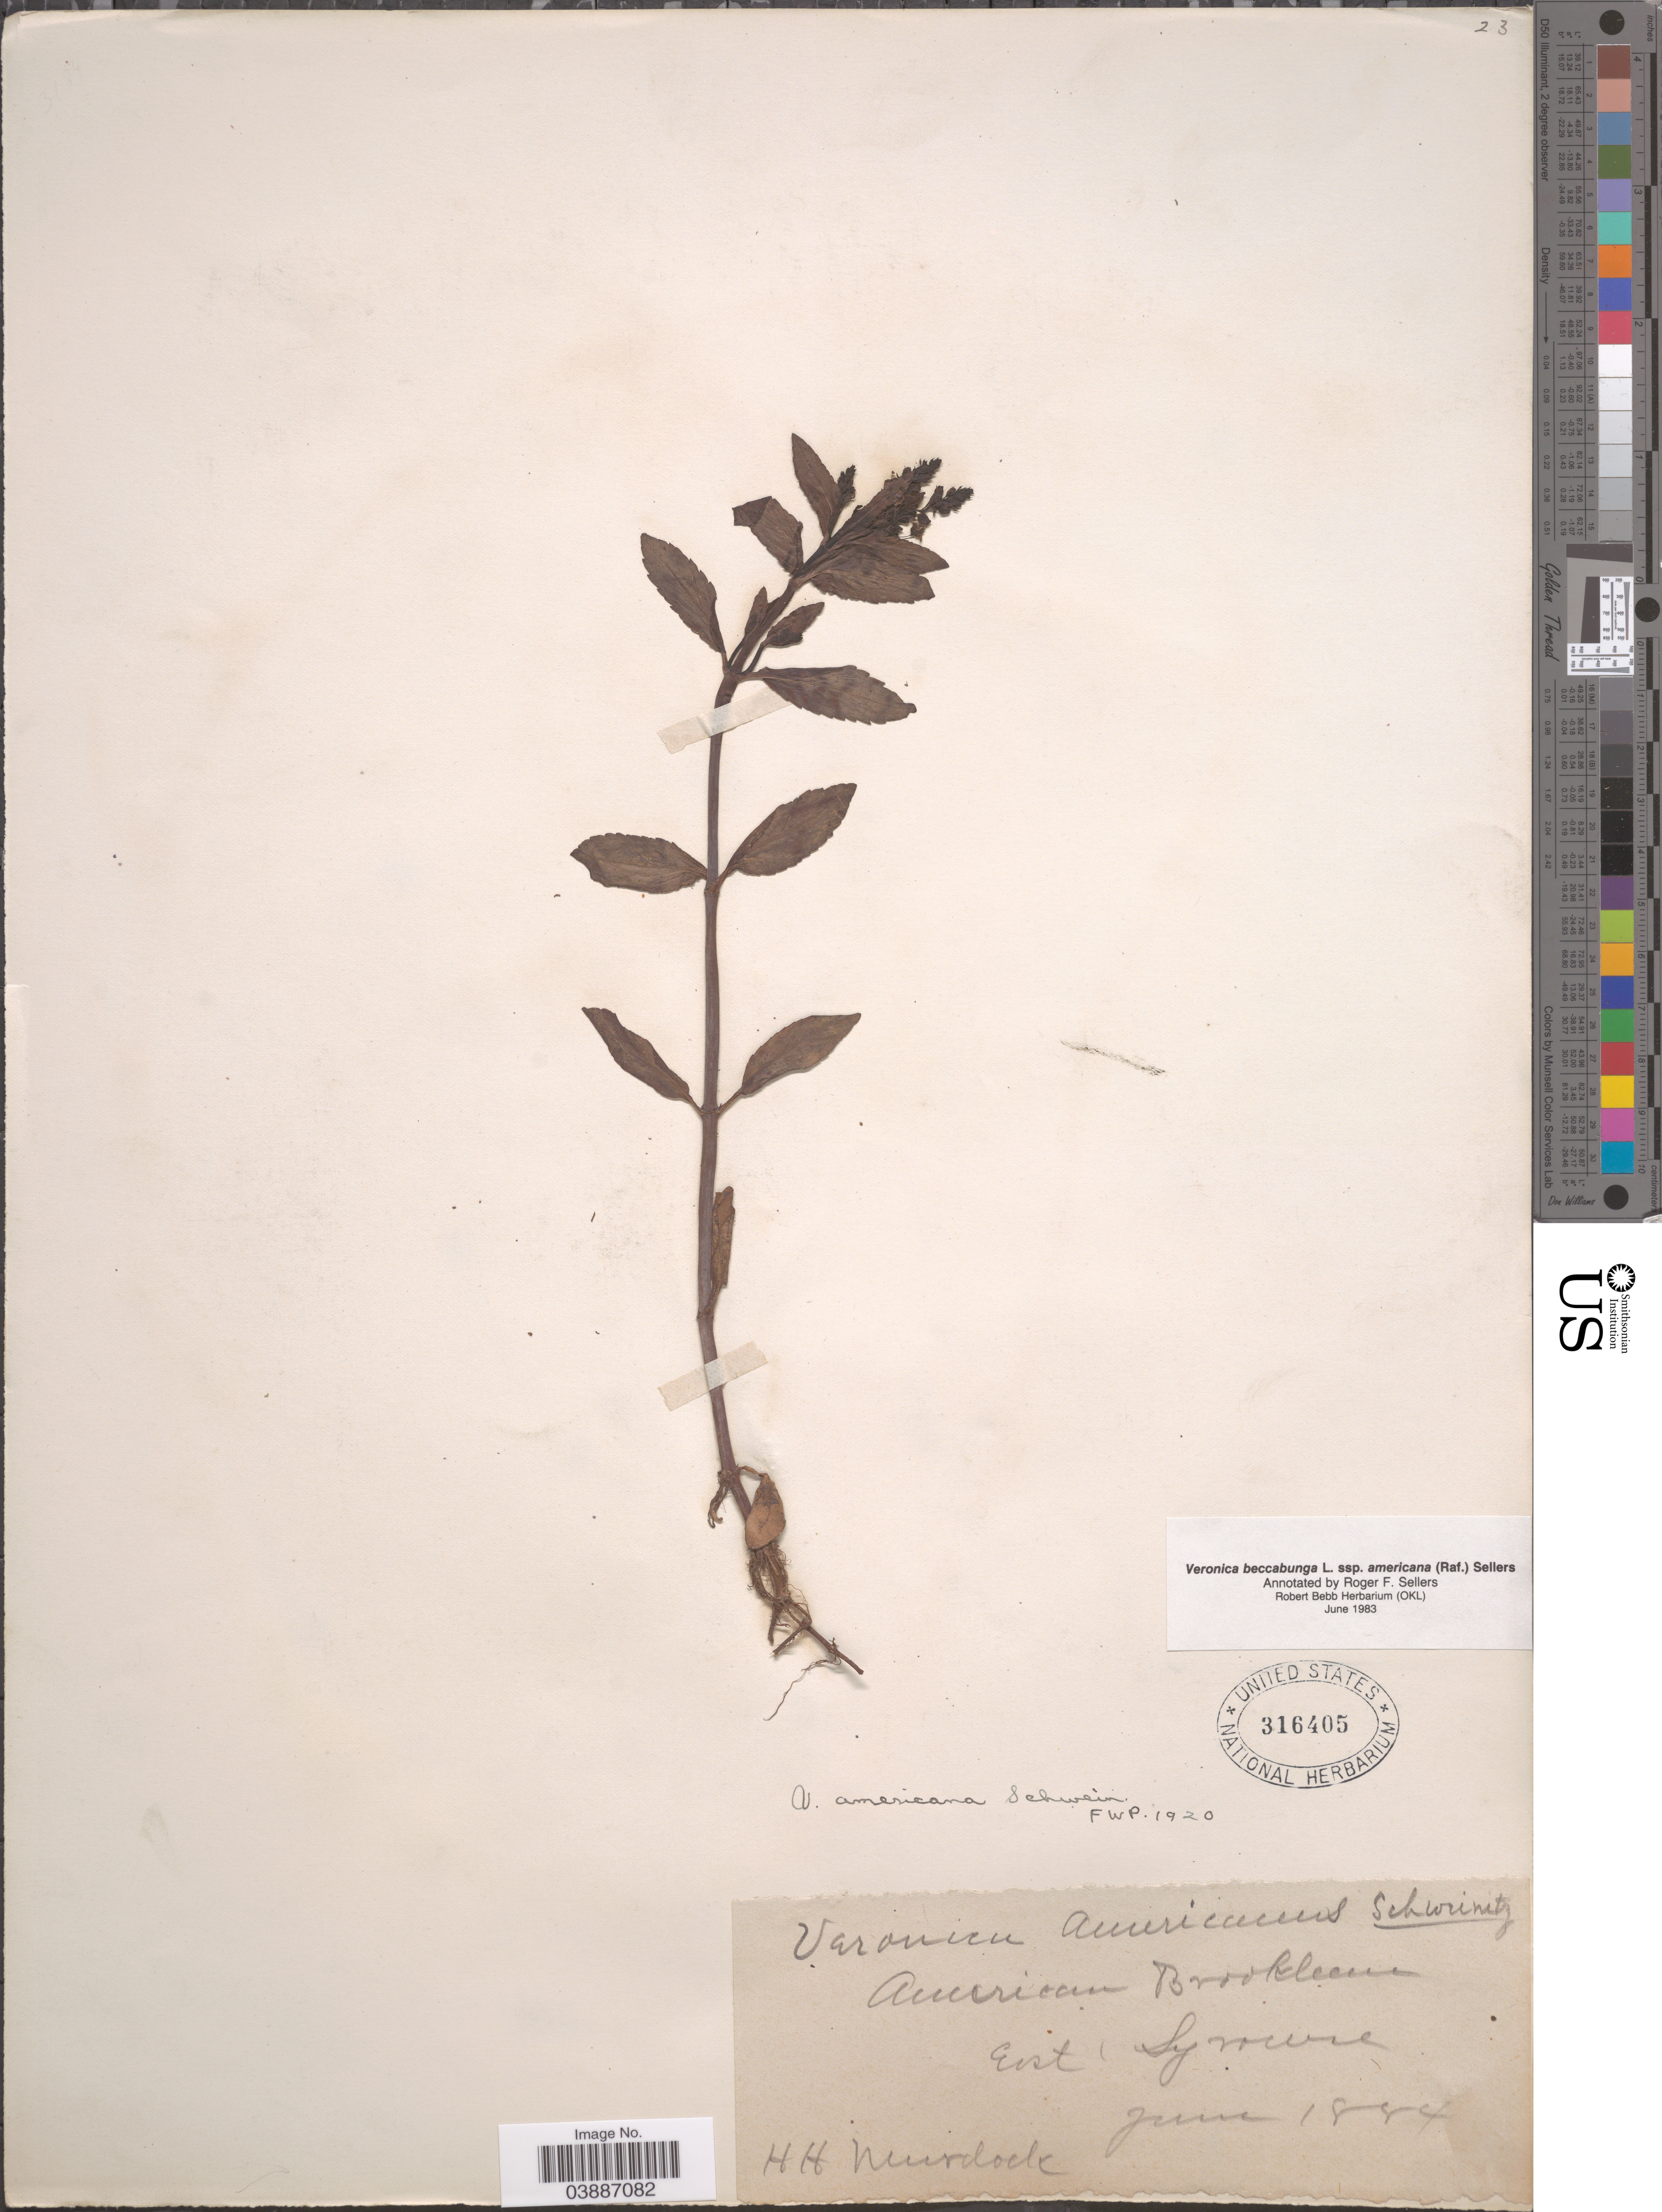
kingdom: Plantae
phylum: Tracheophyta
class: Magnoliopsida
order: Lamiales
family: Plantaginaceae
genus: Veronica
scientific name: Veronica beccabunga subsp. americana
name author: Raf.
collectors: H. H. Murdock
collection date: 1884-06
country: United States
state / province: New York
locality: East Syracuse.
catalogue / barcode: US 316405